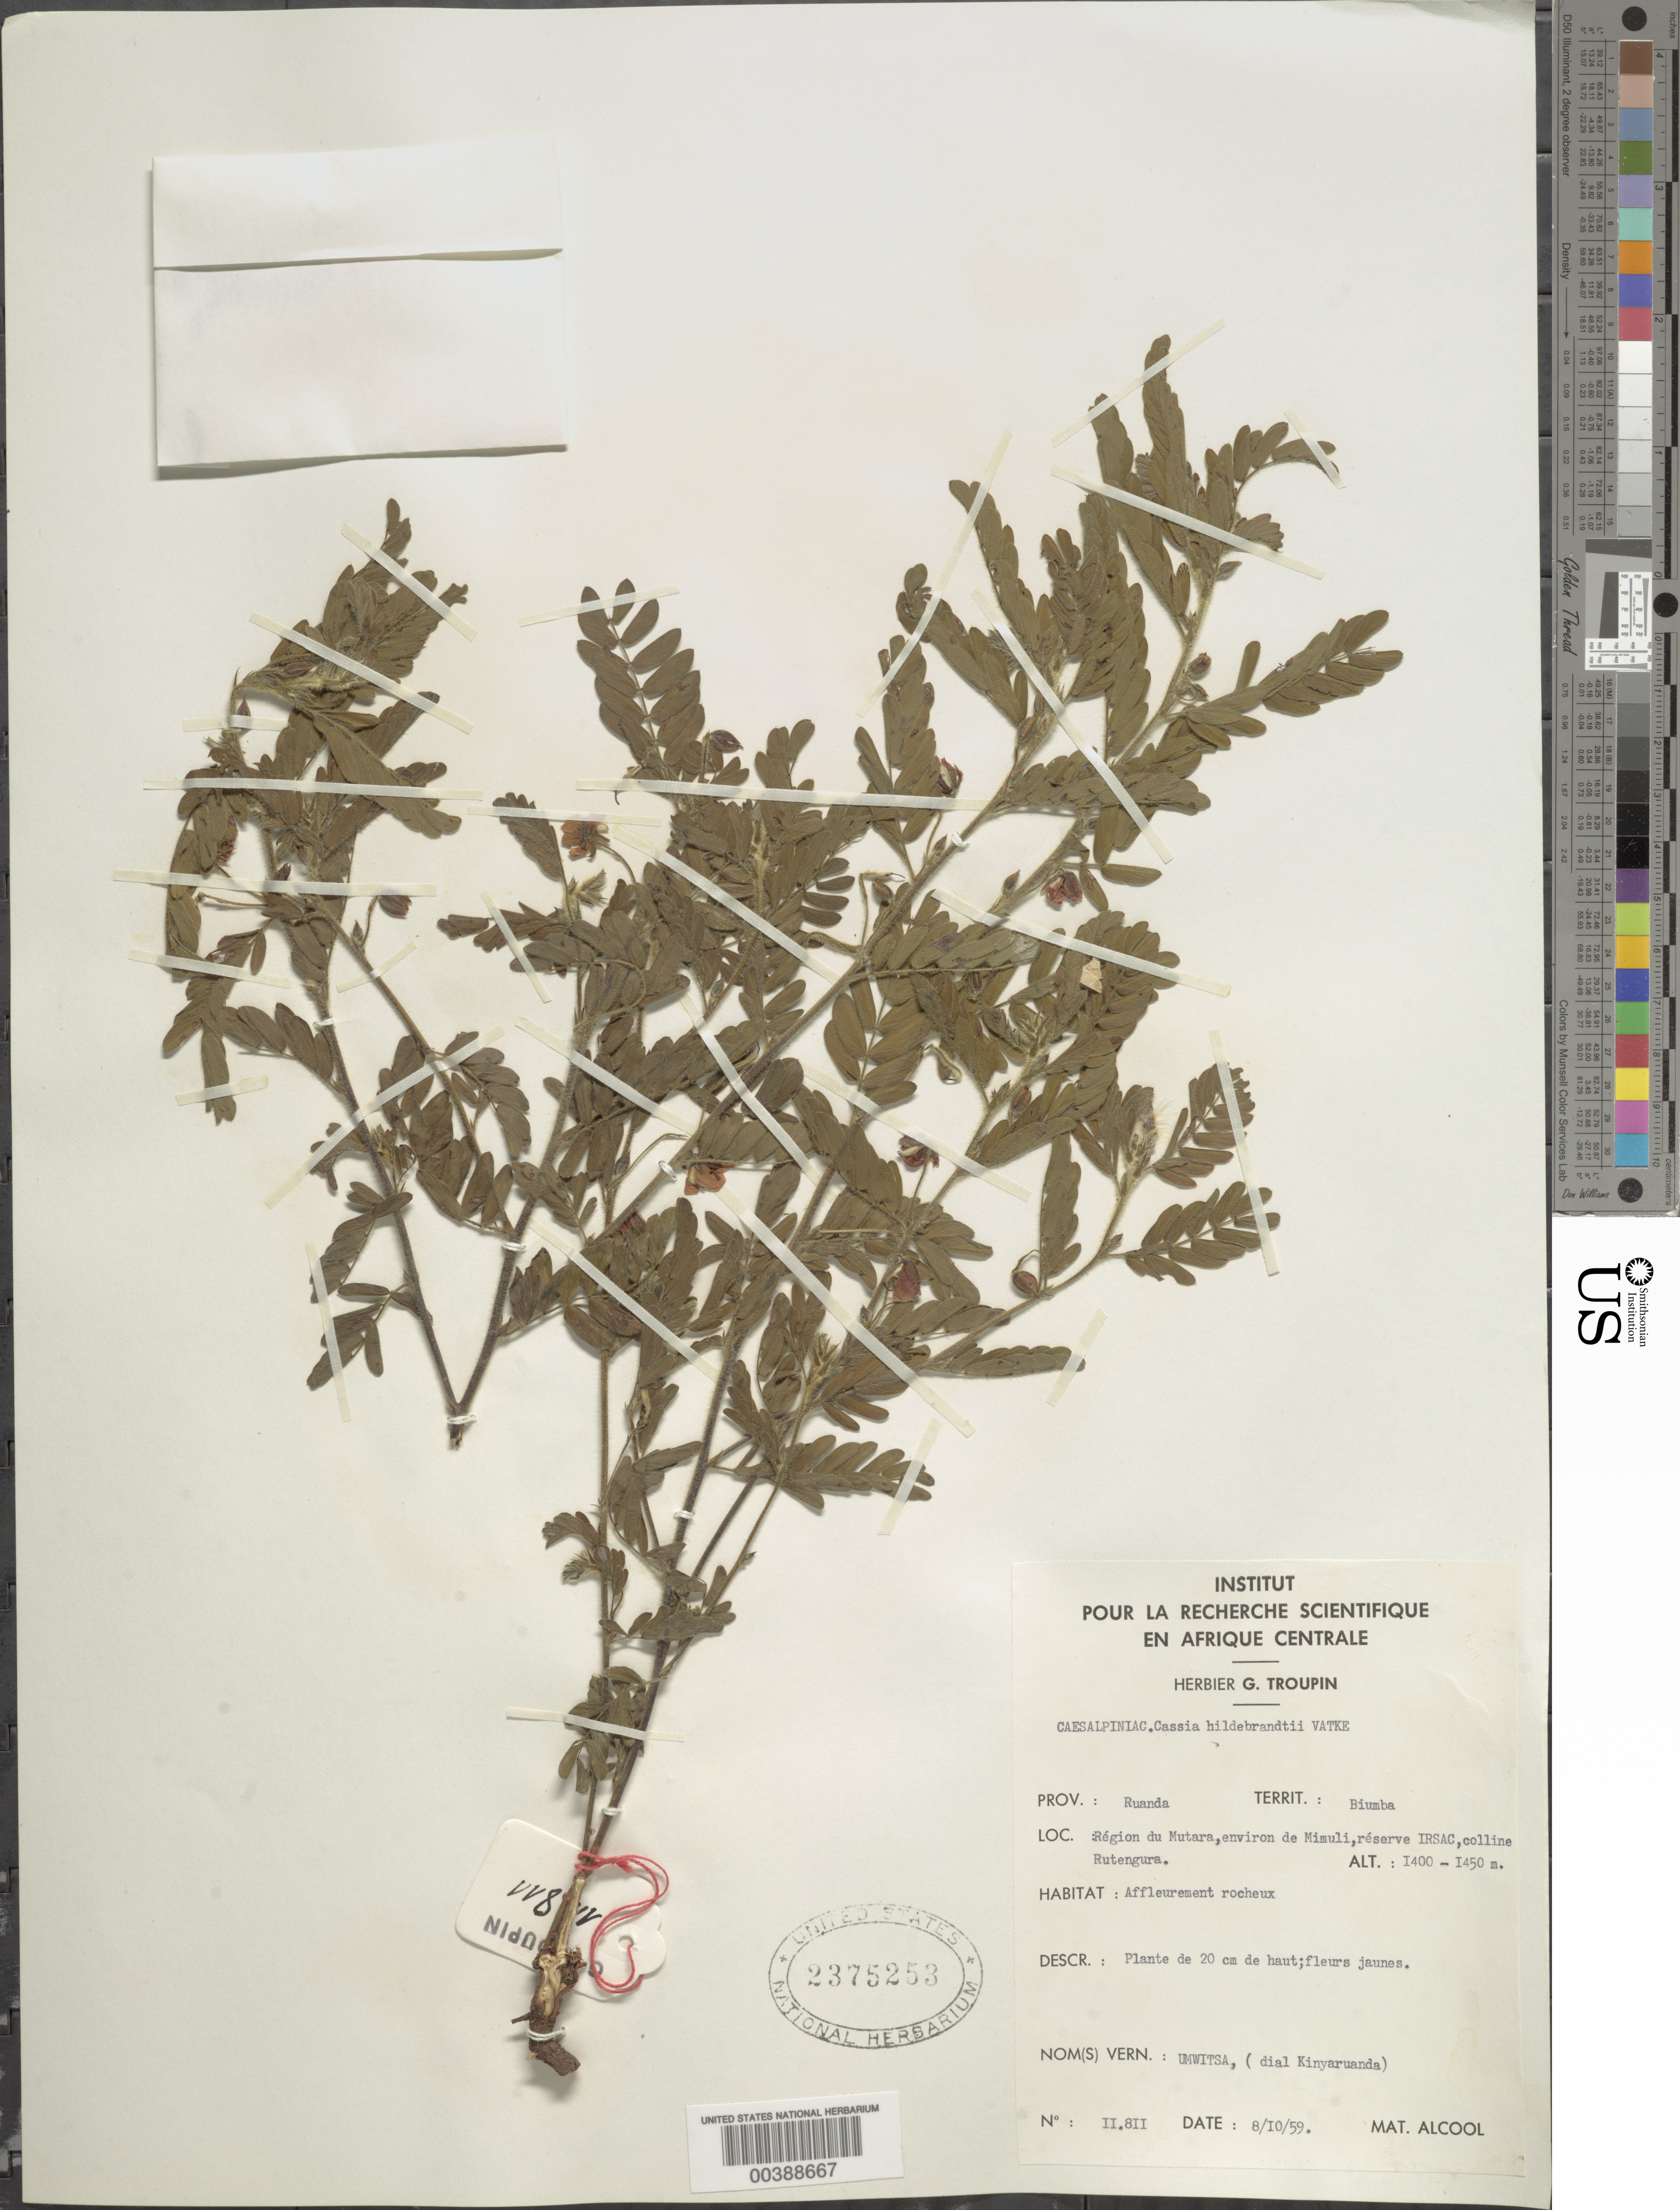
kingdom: Plantae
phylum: Tracheophyta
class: Magnoliopsida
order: Fabales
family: Fabaceae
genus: Chamaecrista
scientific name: Chamaecrista hildebrandtii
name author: (Vatke) Lock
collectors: G. Troupin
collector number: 11811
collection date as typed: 08 Oct 1959 or 10 Aug 1959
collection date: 1959-08-10 or 1959-10-08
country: Rwanda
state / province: Nord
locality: Ruanda prov., biumba territ., region du mutara, environ de mimuli, reserve irsac, colline rutengura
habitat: Affleurement rocheux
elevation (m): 1400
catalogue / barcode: US 2375253